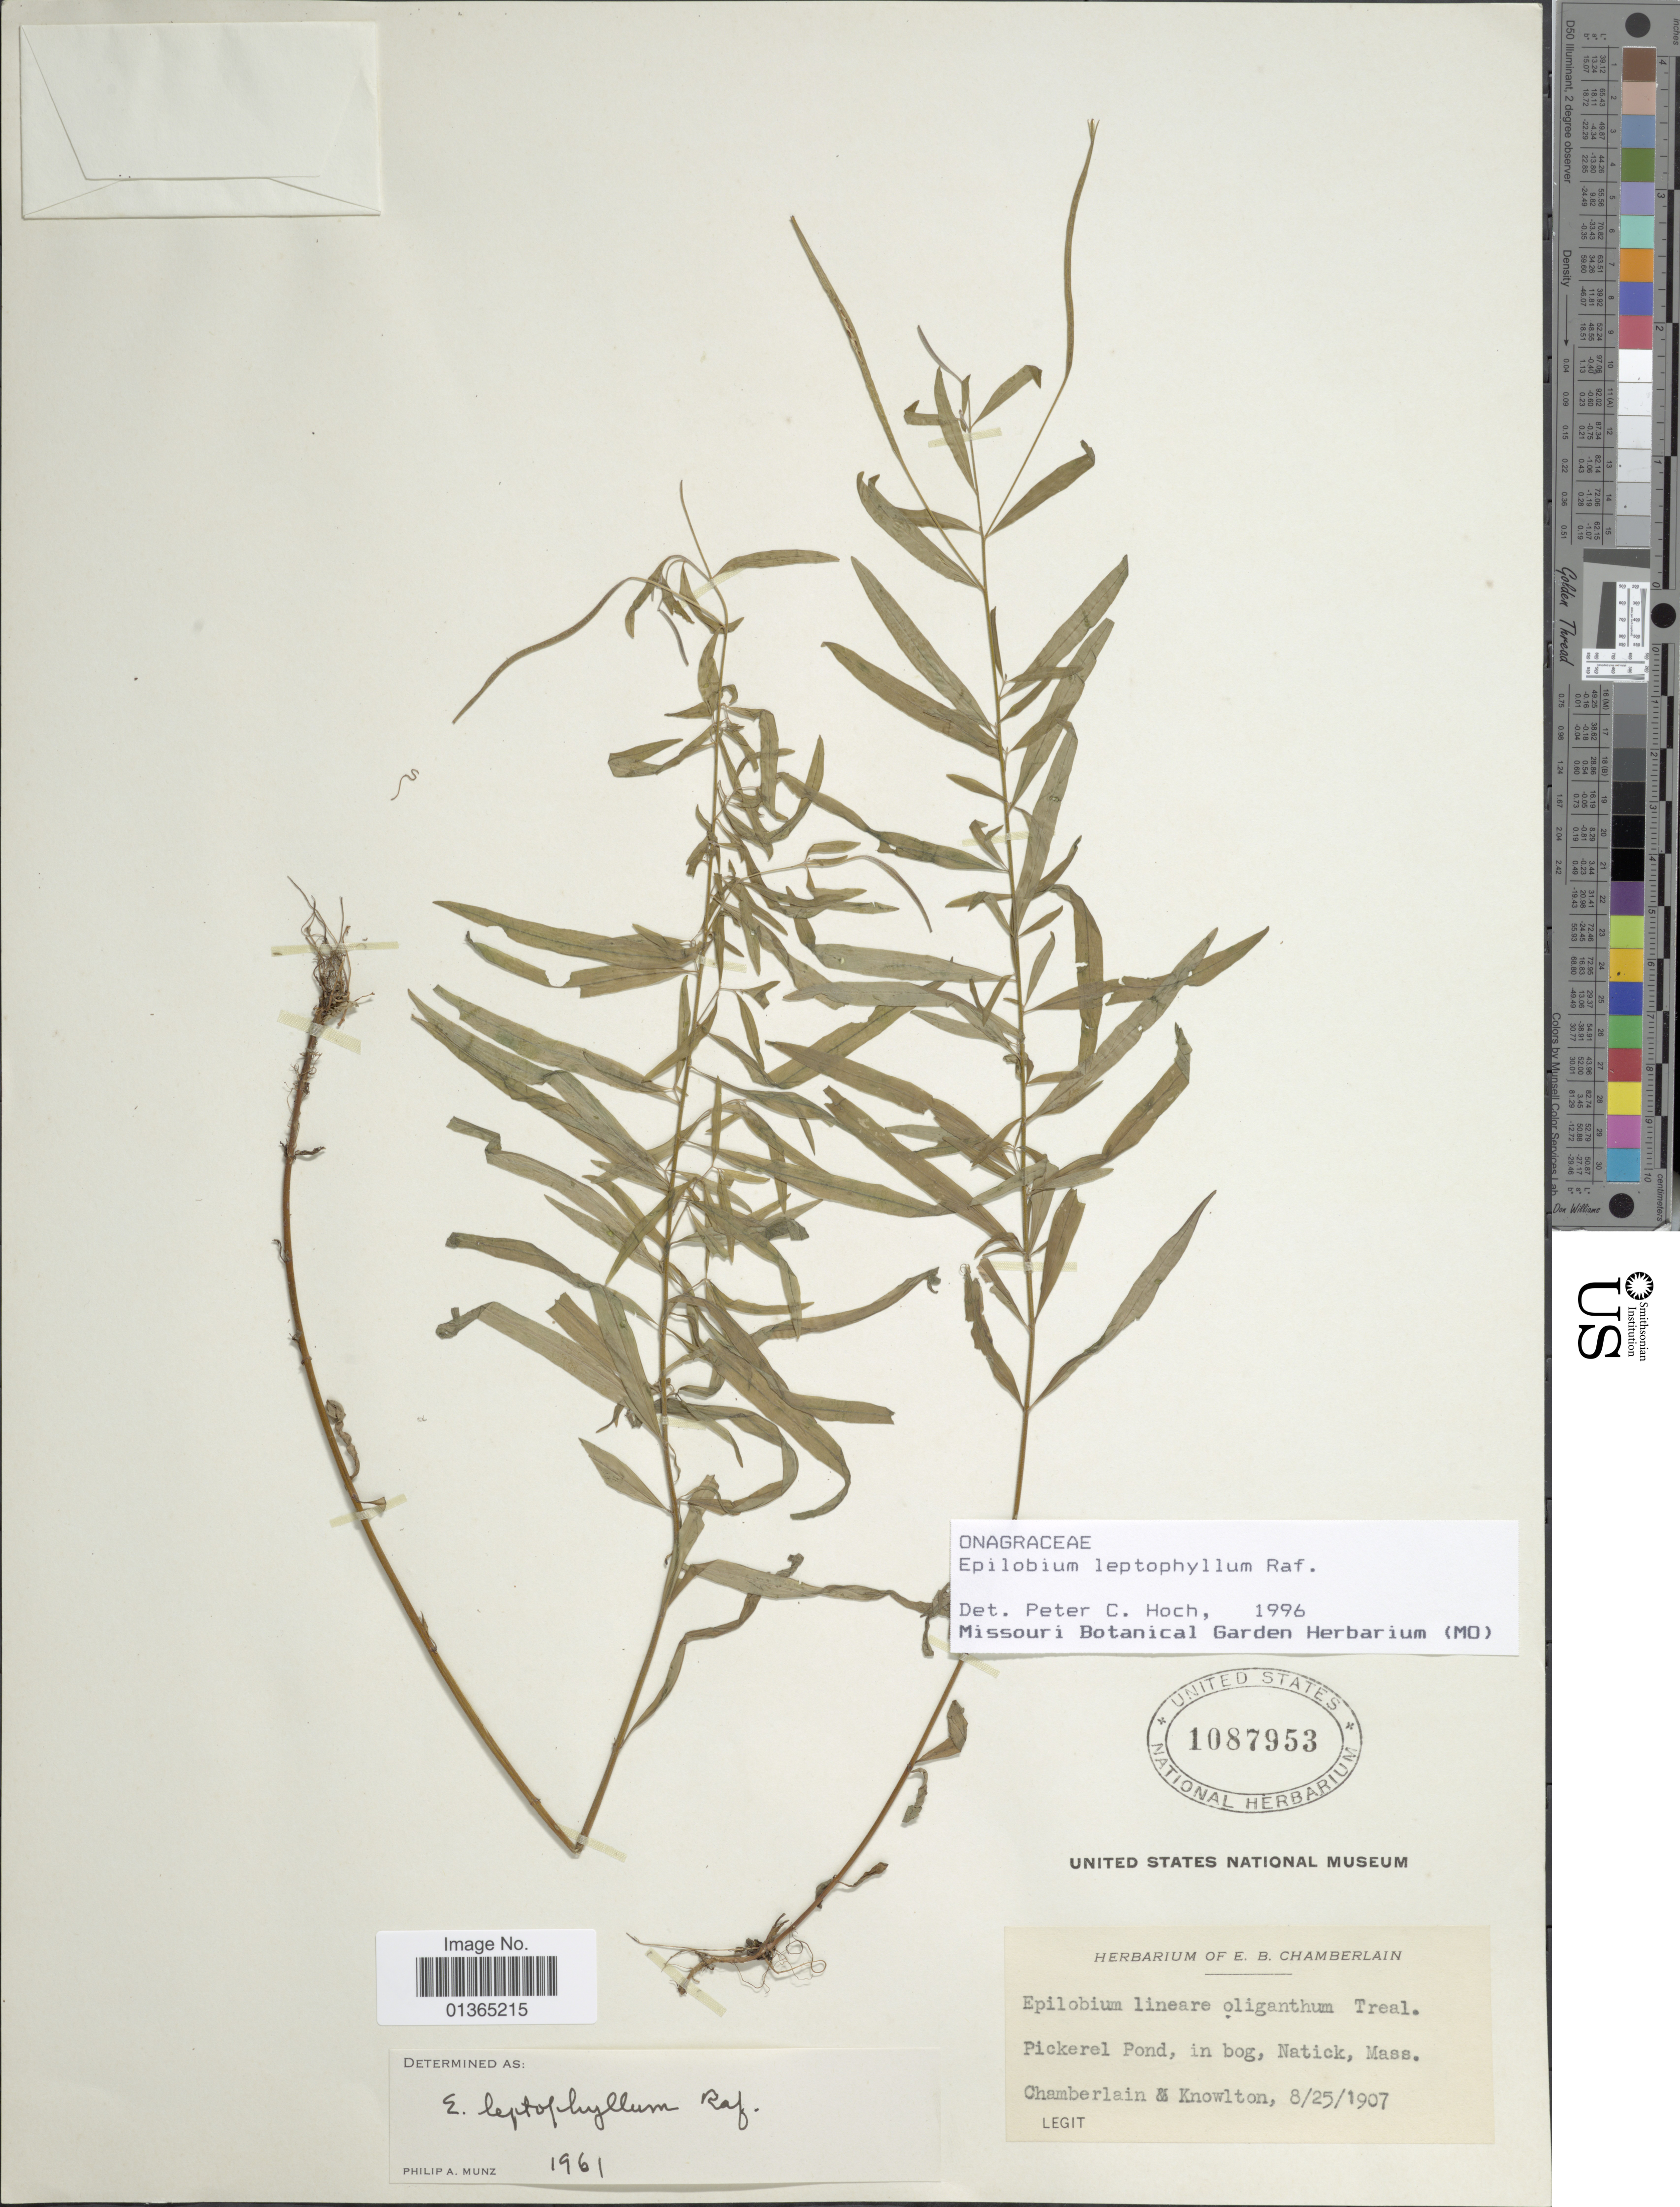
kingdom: Plantae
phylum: Tracheophyta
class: Magnoliopsida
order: Myrtales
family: Onagraceae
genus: Epilobium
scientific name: Epilobium leptophyllum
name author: Raf.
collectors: -. Chamberlain & -. Knowlton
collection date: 1907-08-25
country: United States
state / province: Massachusetts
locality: Pickerel Pond, in bog, Natick.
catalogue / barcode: US 1087953